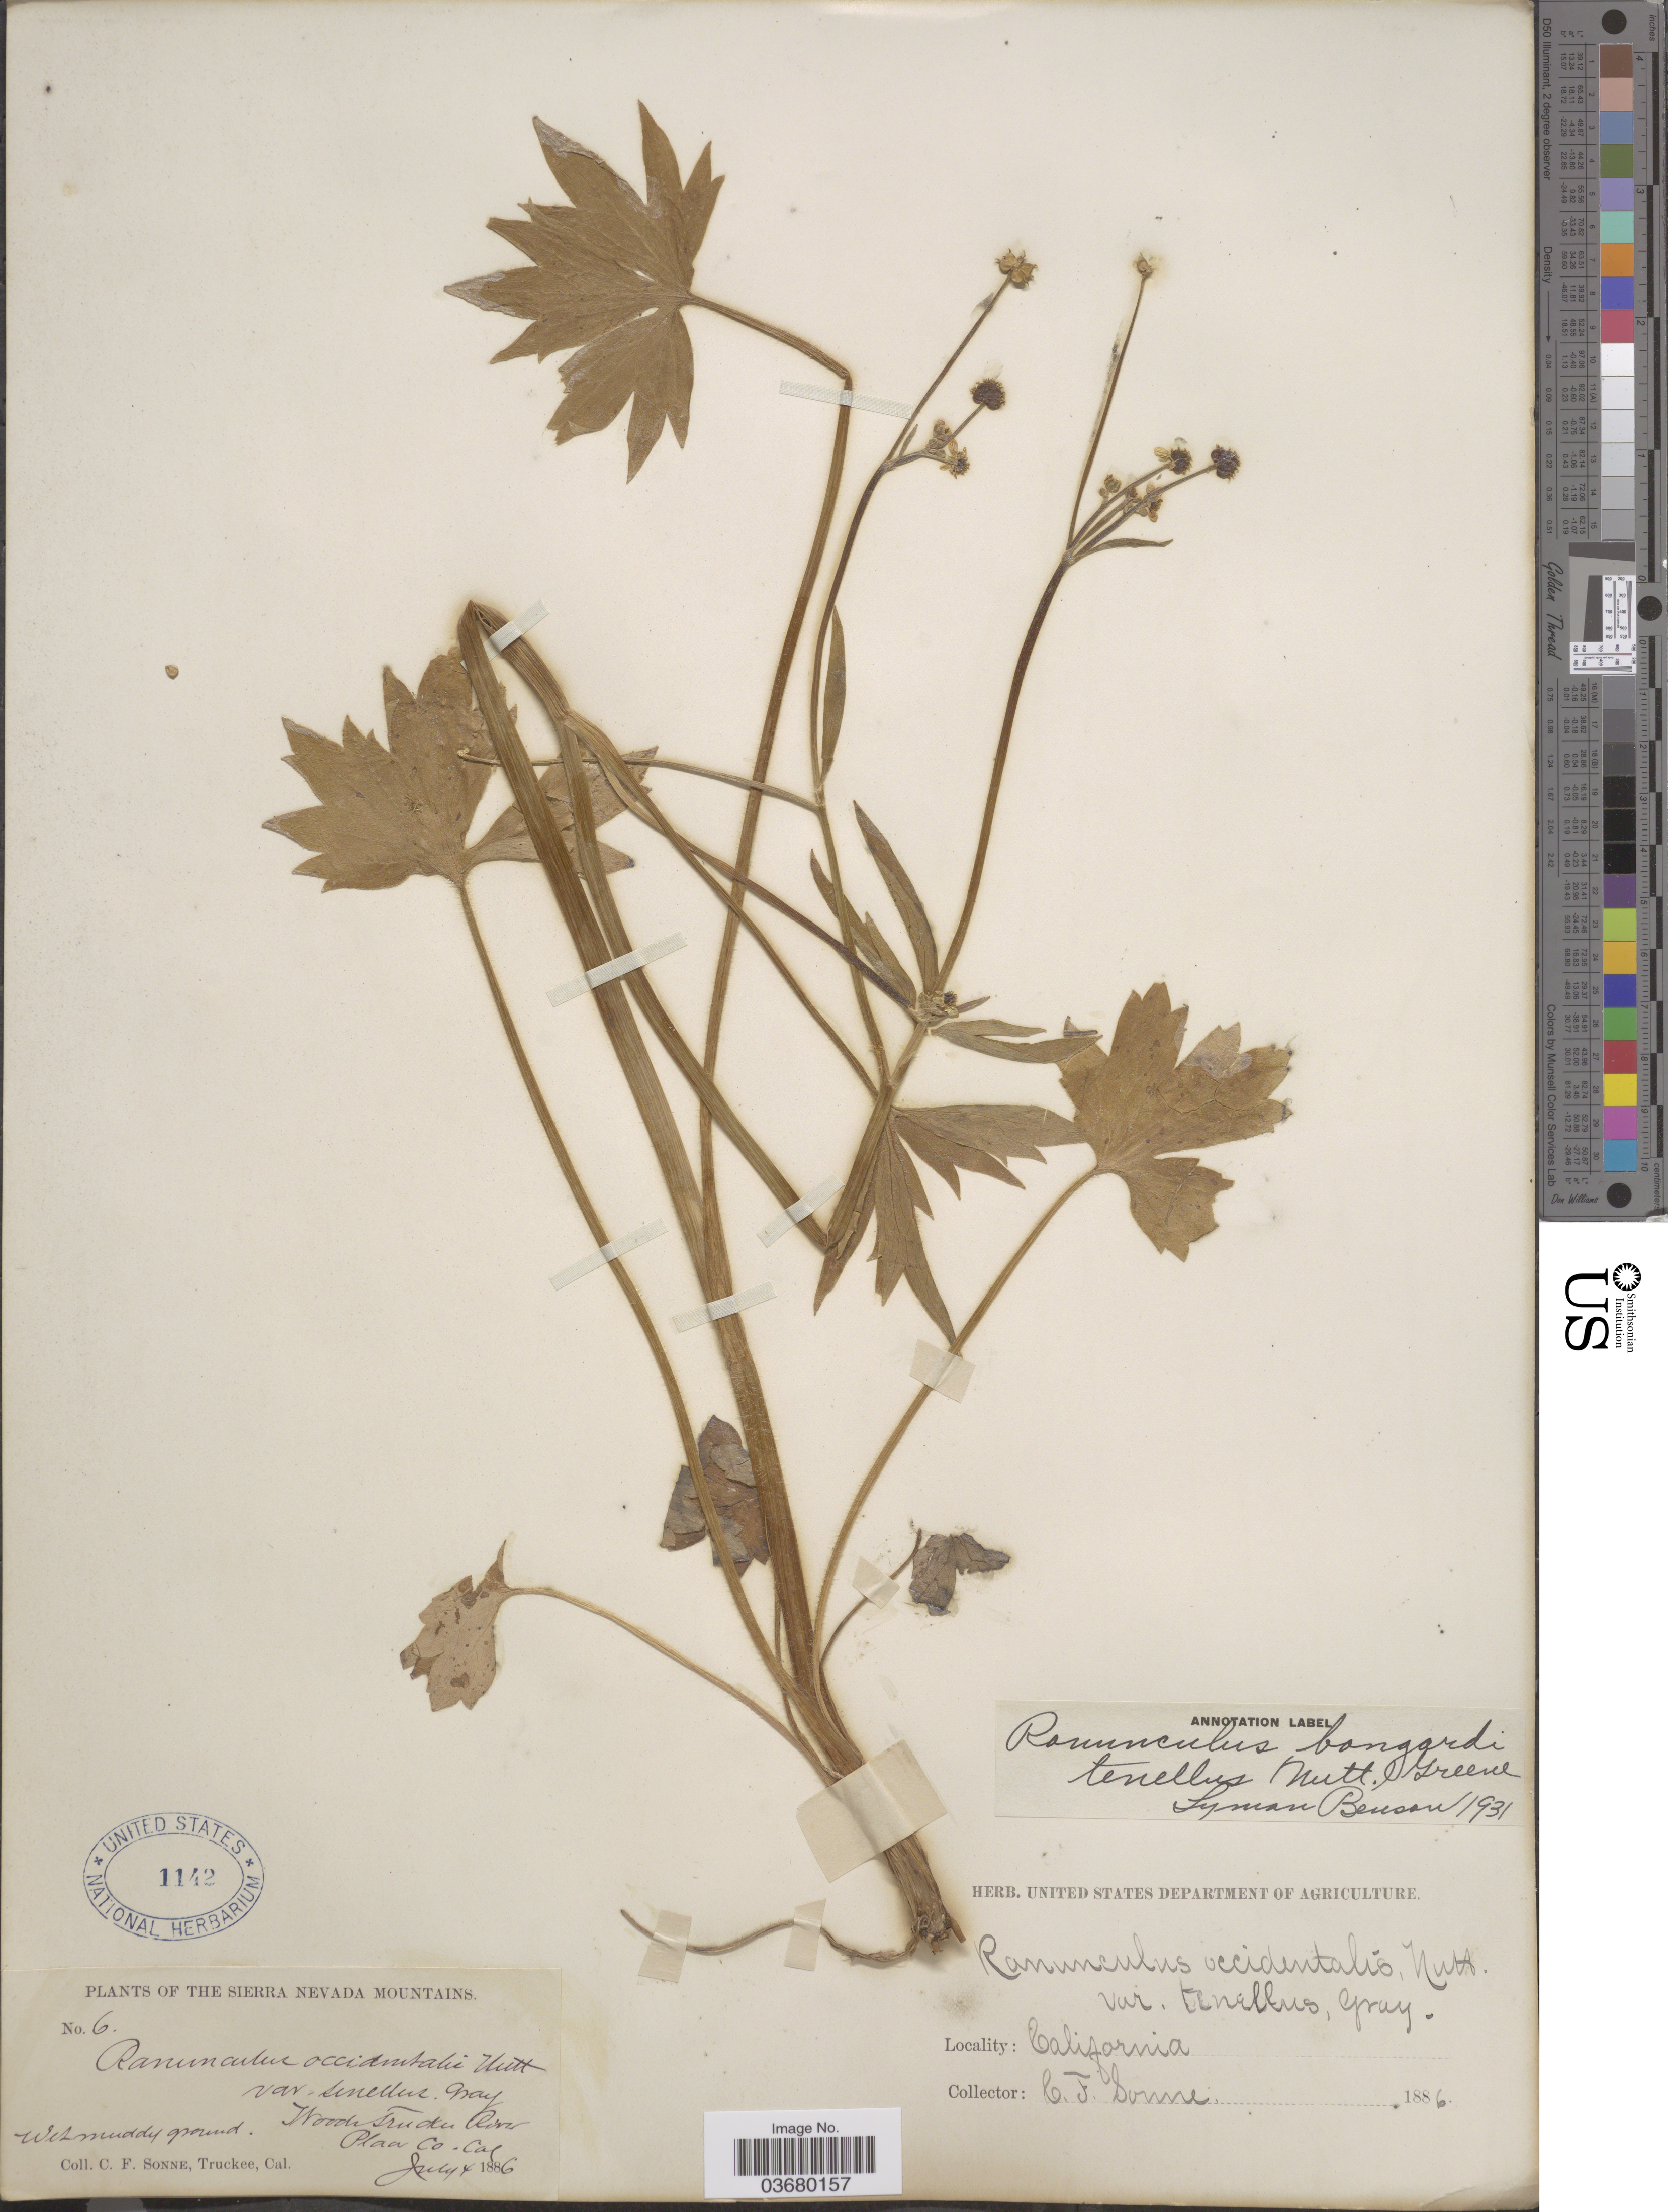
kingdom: Plantae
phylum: Tracheophyta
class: Magnoliopsida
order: Ranunculales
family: Ranunculaceae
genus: Ranunculus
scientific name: Ranunculus bongardii var. tenellus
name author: (A. Gray) Greene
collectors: C. Sonne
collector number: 6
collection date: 1886-07-04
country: United States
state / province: California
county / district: Placer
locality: The Sierra Nevada Mountains. Woods Truckee River. Placer Co.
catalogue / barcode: US 1142